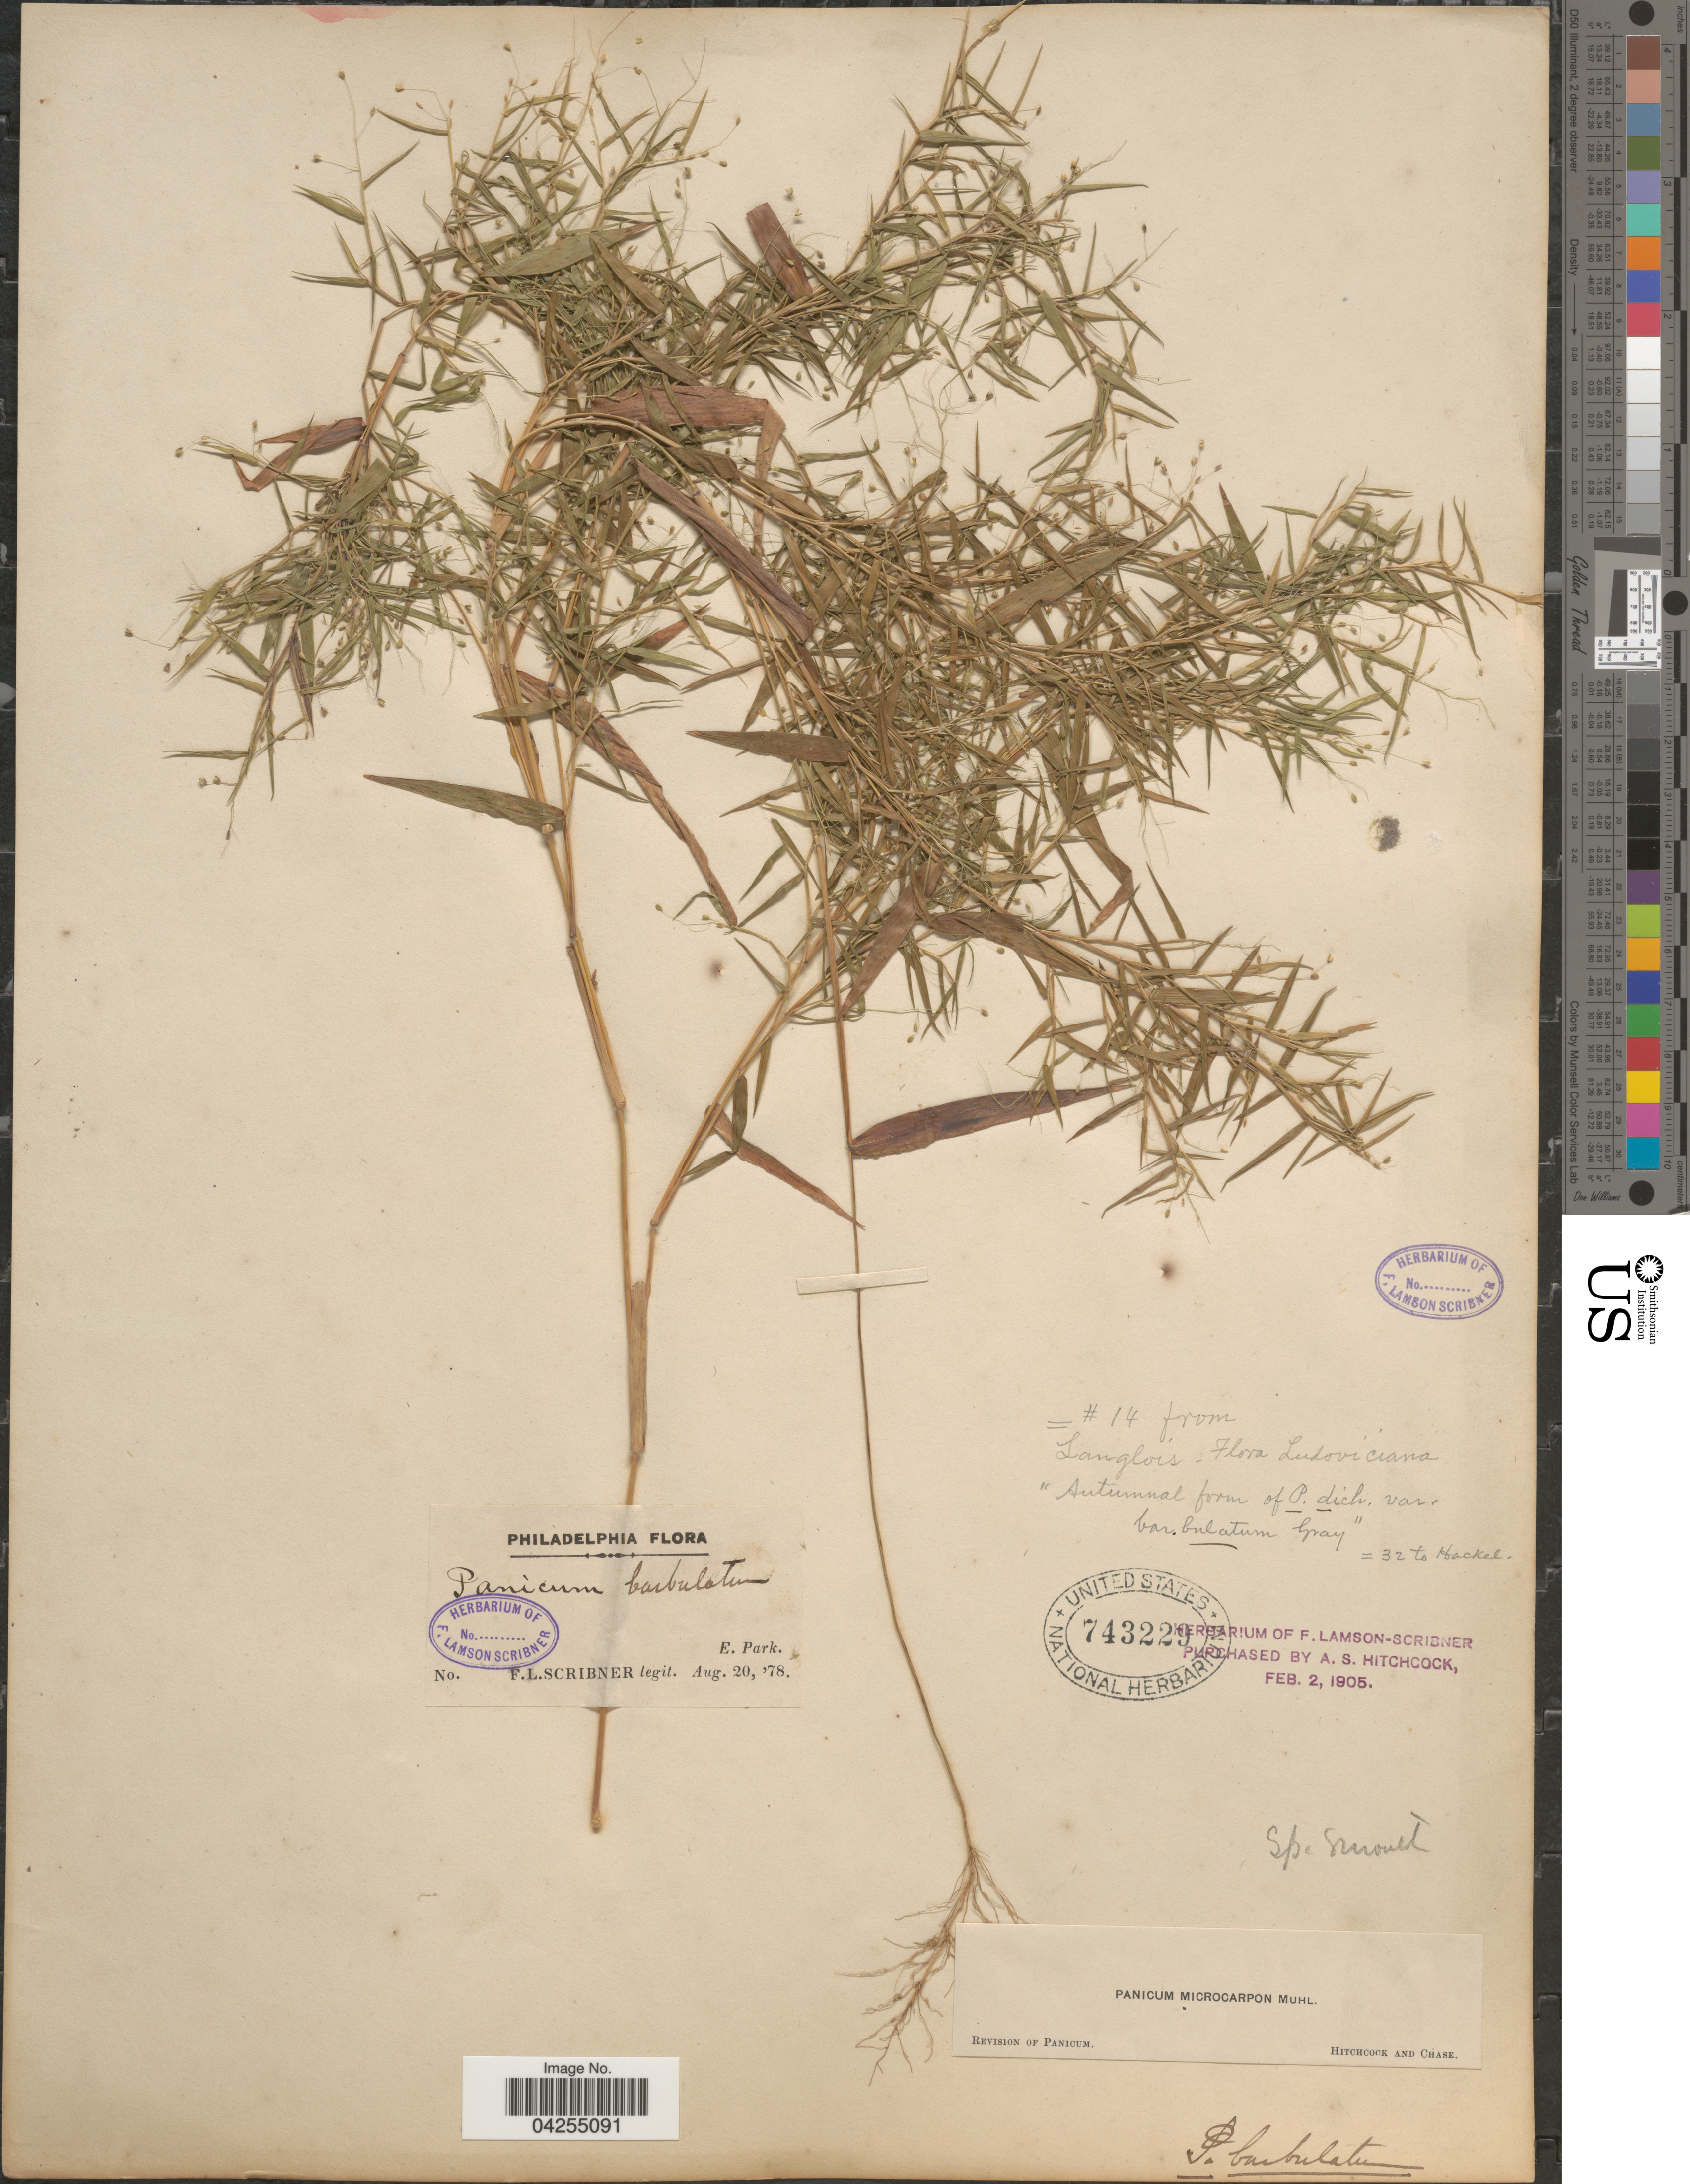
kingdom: Plantae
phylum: Tracheophyta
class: Liliopsida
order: Poales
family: Poaceae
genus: Dichanthelium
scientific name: Dichanthelium dichotomum var. dichotomum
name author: (L.) Gould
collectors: F. L. Scribner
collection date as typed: Transcribed d/m/y: 20/8/78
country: United States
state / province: Pennsylvania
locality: Philadelphia. E. Park.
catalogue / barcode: US 743229